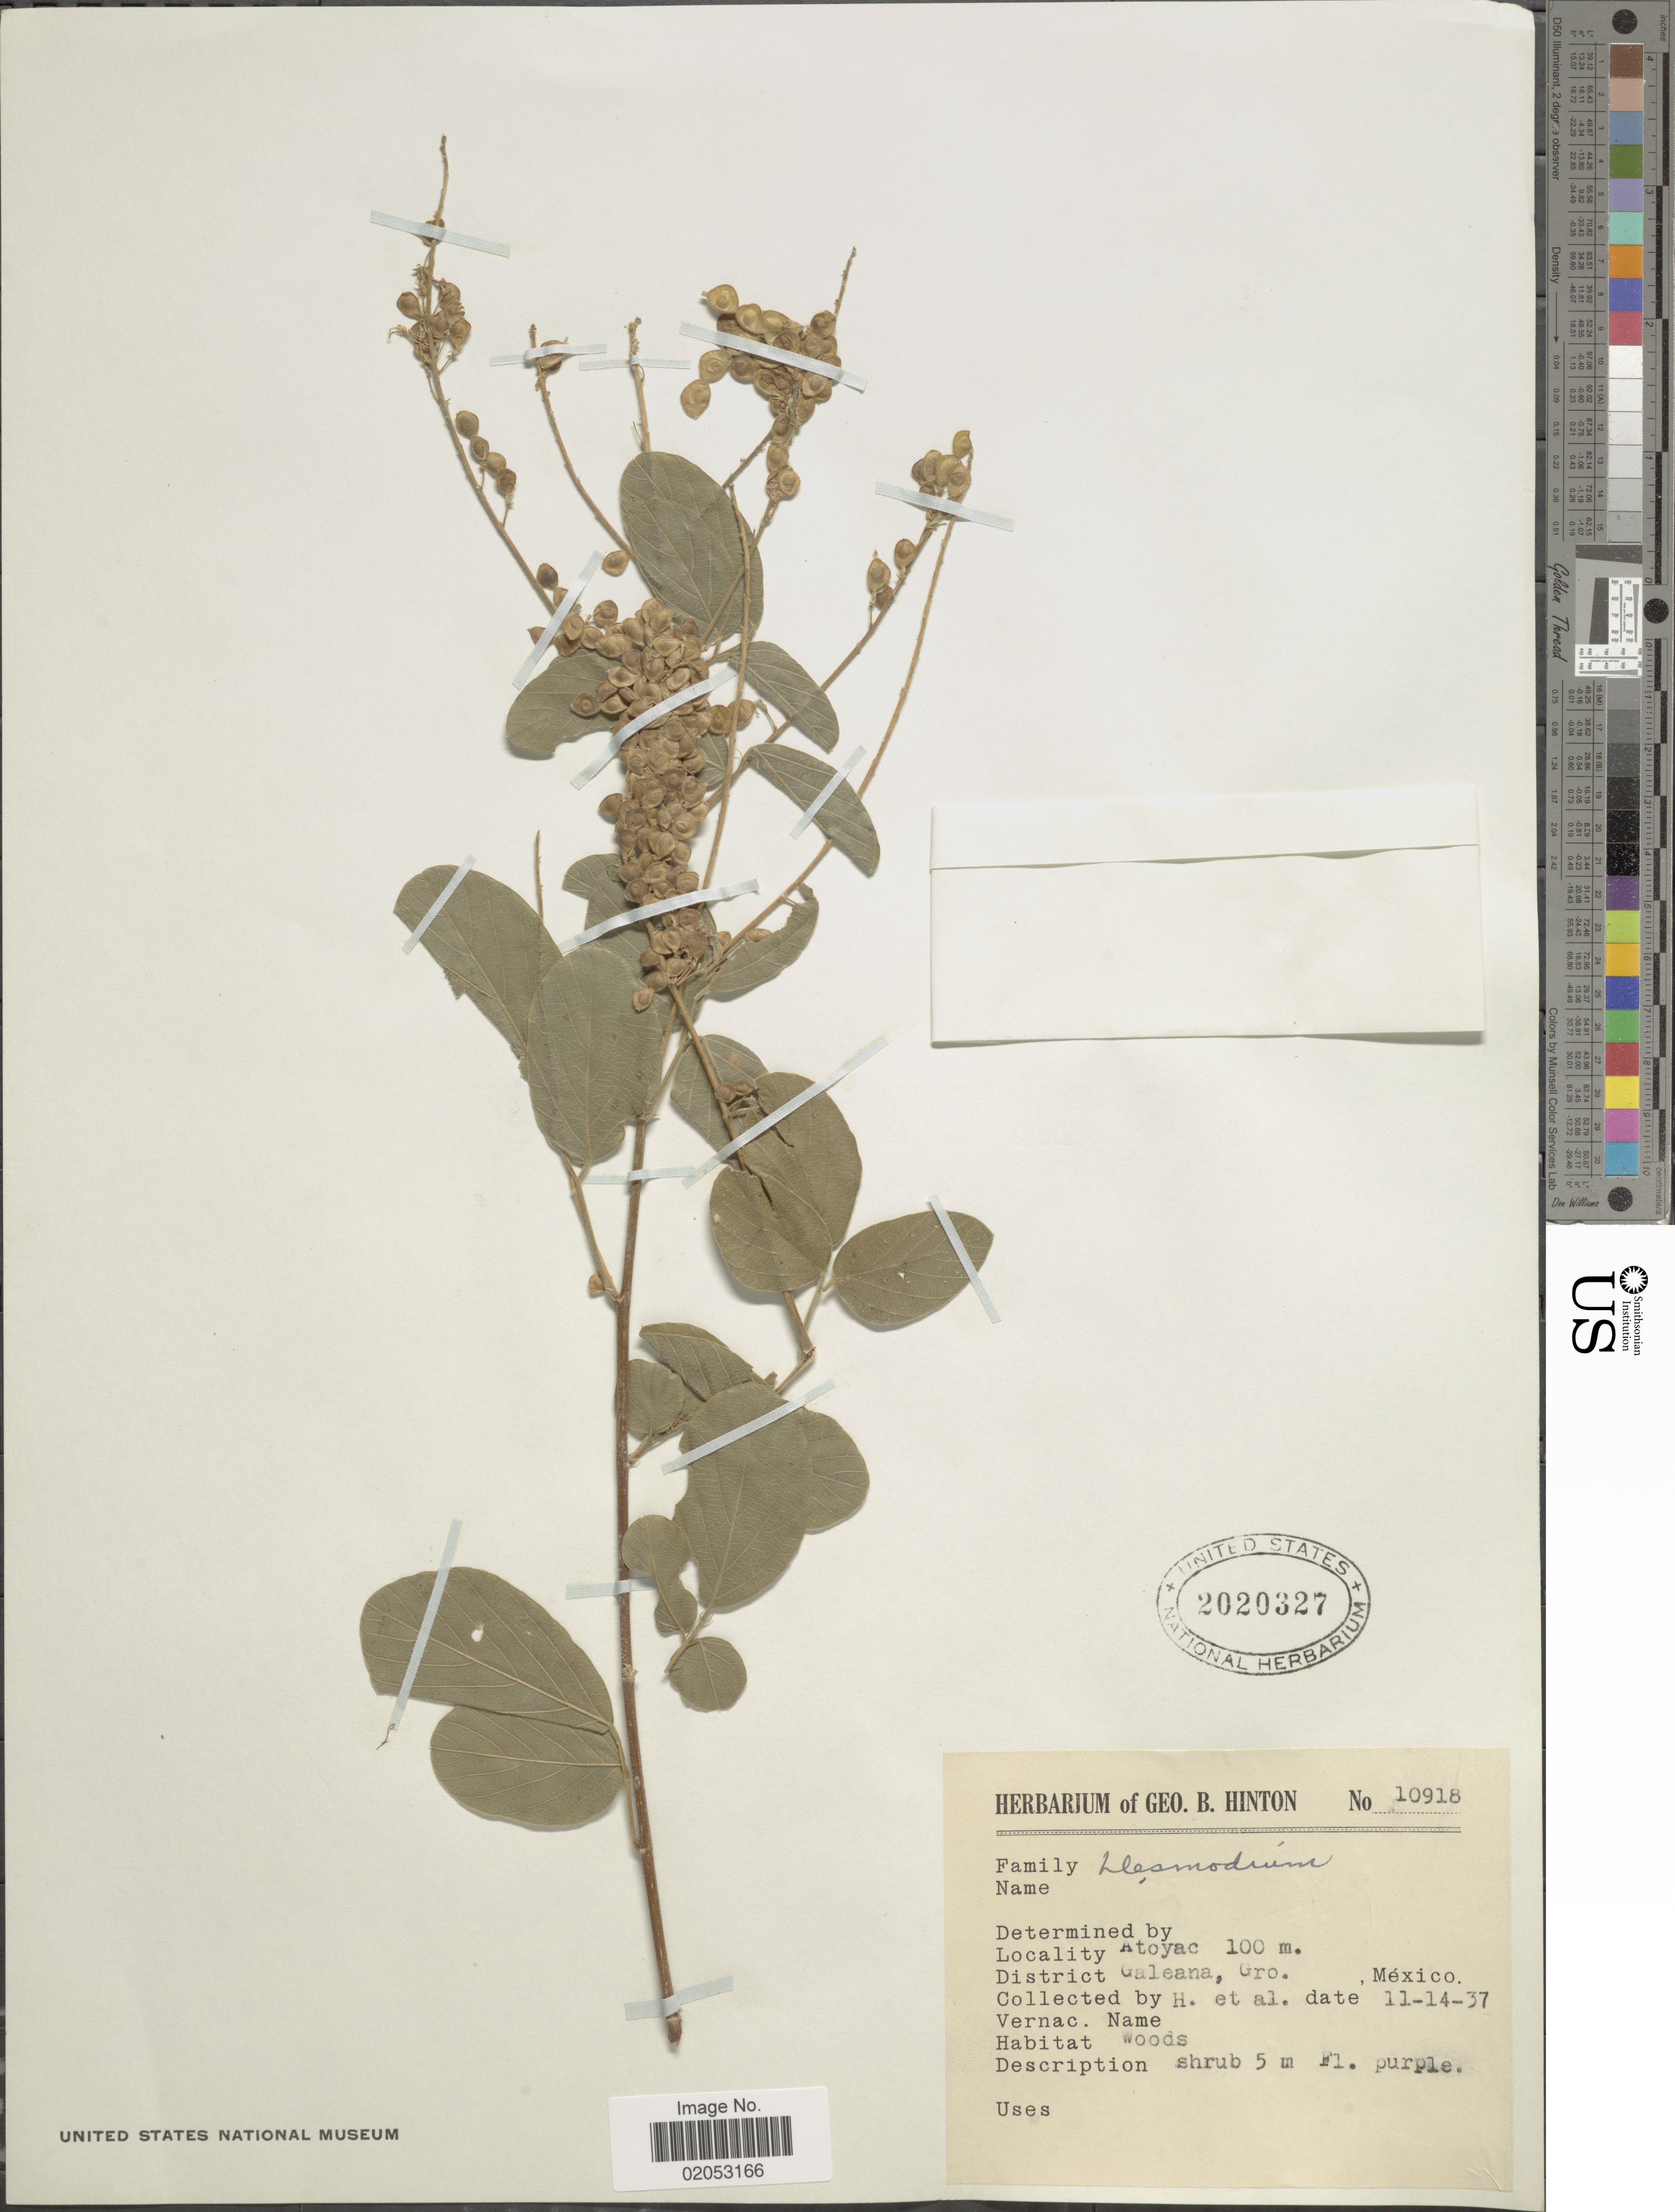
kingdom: Plantae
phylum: Tracheophyta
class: Magnoliopsida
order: Fabales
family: Fabaceae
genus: Desmodium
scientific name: Desmodium sp.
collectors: G. B. Hinton & et al.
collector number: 10918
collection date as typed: Transcribed d/m/y: 14/11/37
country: Mexico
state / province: Guerrero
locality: Atoyac, District Galeana, Gro., México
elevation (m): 100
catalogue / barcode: US 2020327